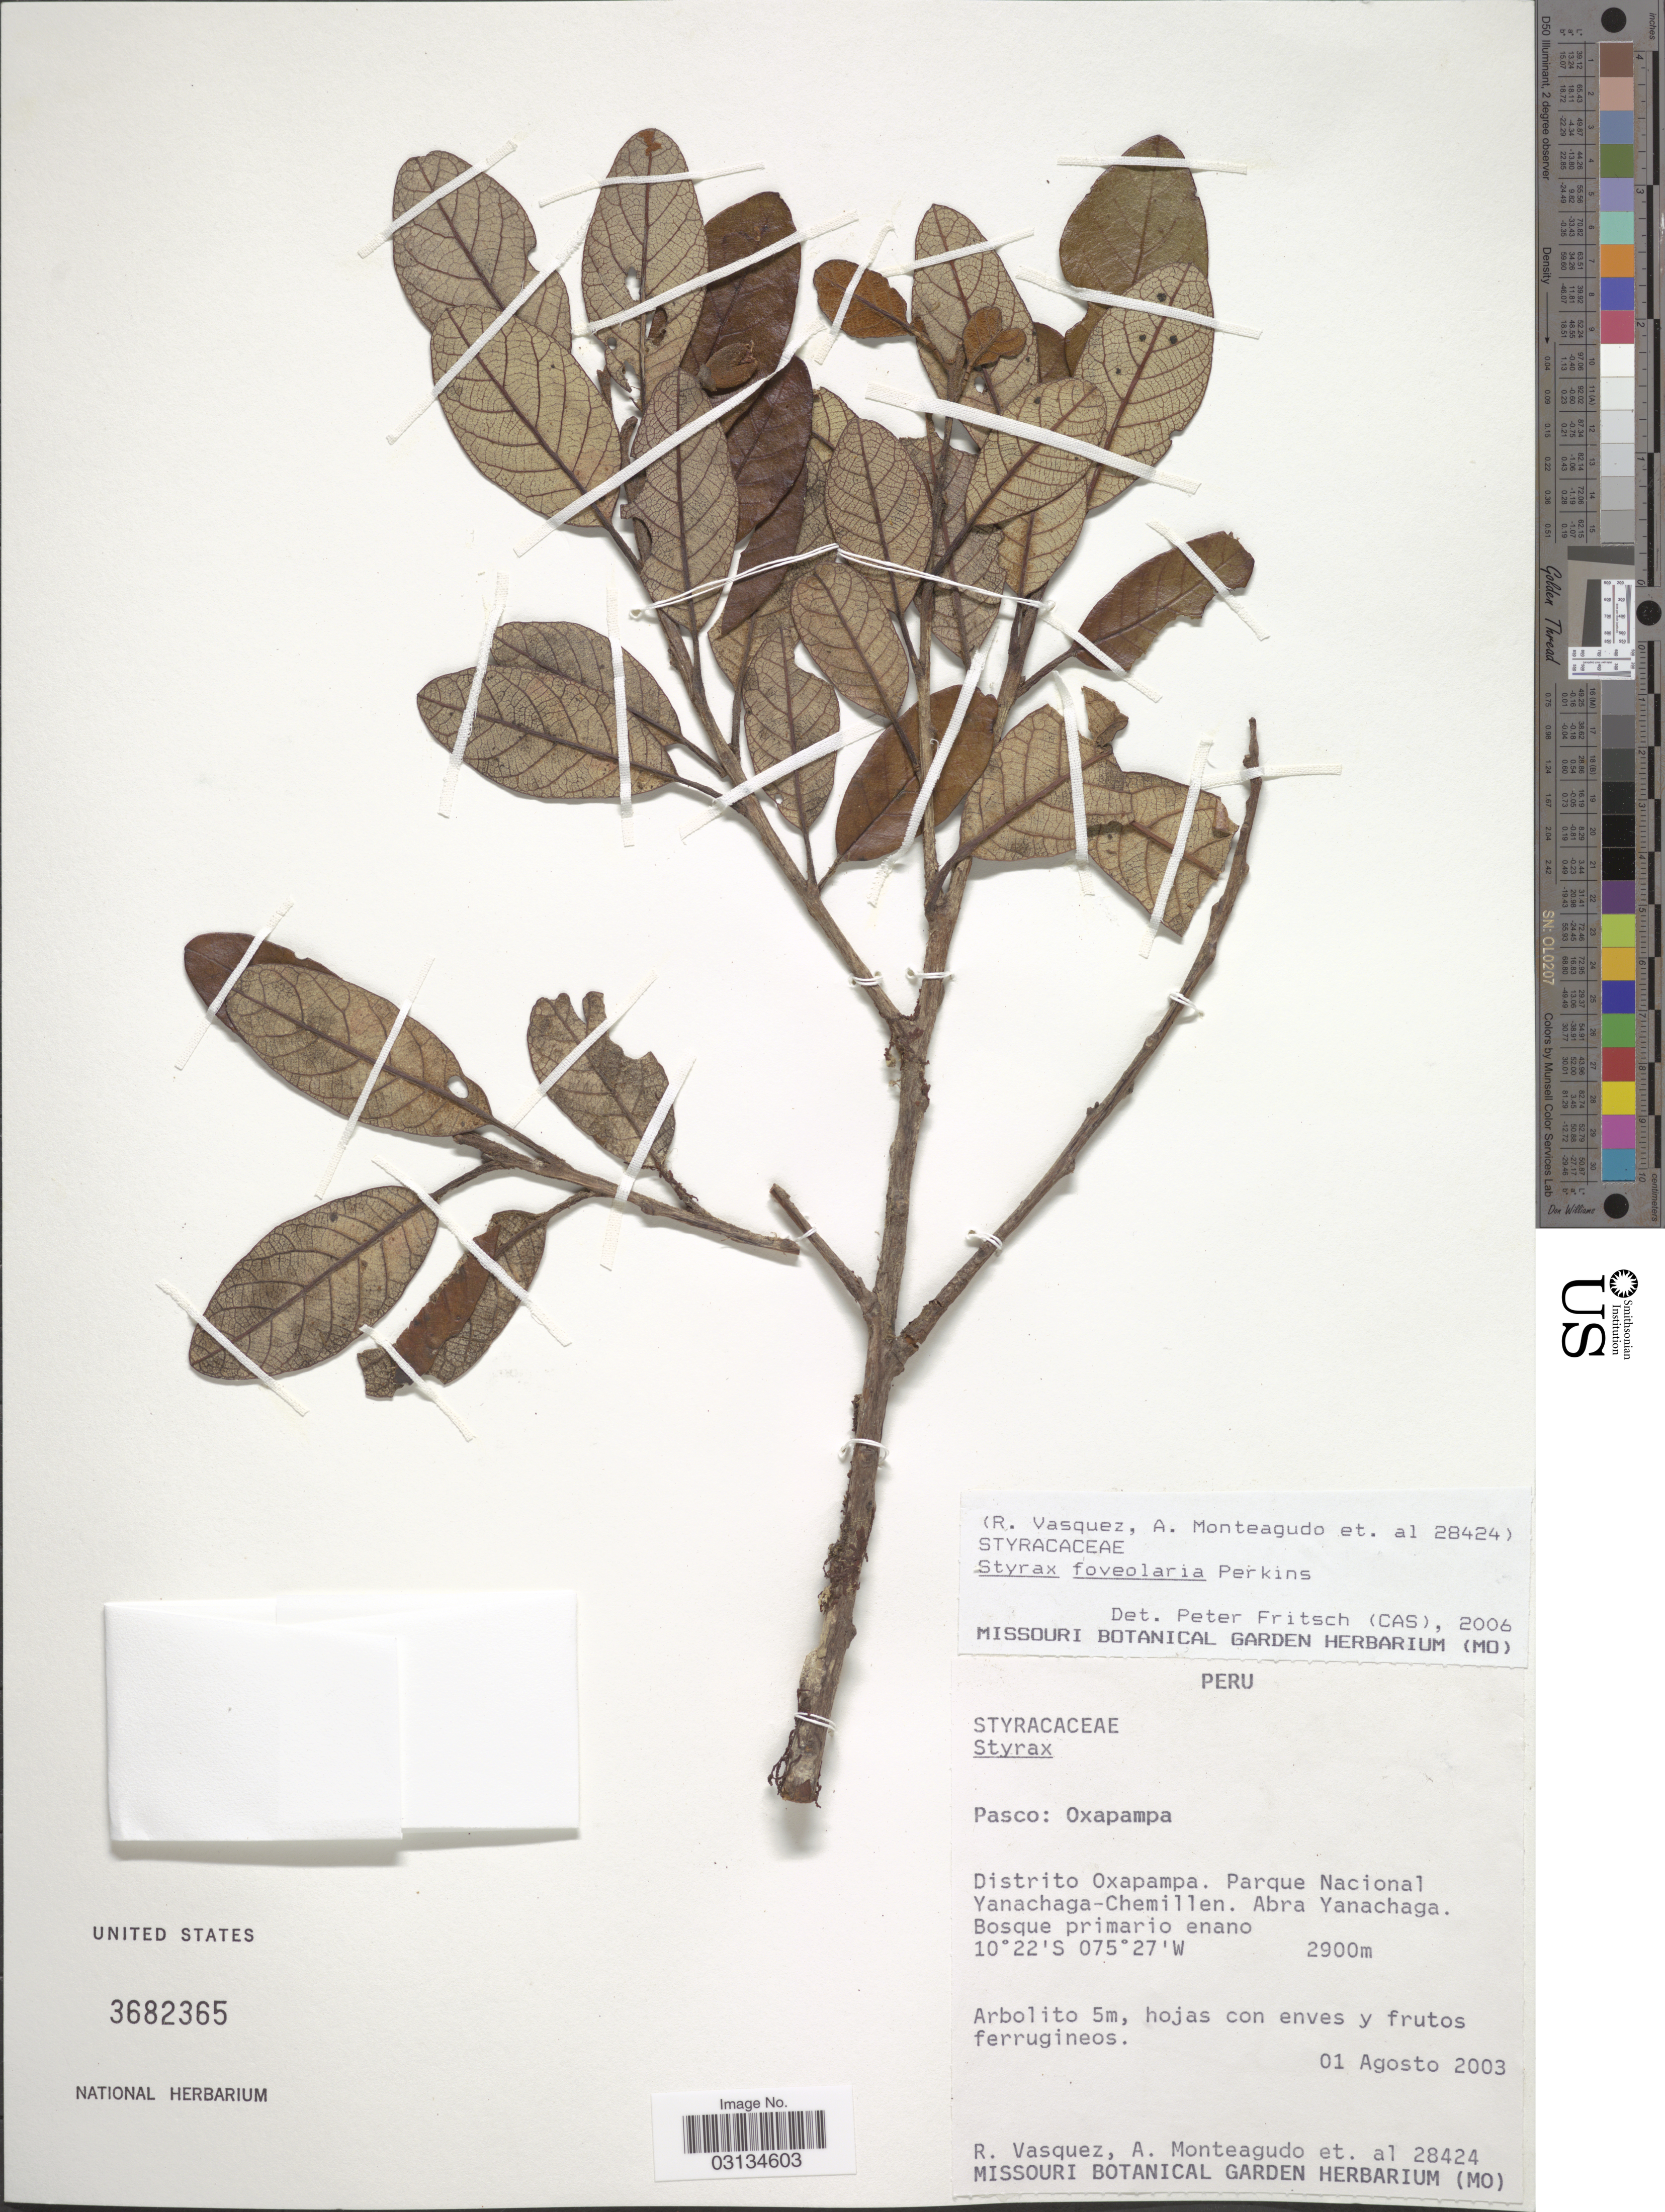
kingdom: Plantae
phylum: Tracheophyta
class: Magnoliopsida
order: Ericales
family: Styracaceae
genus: Styrax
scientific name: Styrax foveolaria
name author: Perkins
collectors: R. Vasquez, A. Monteagudo & et al.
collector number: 28424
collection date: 2003-08-01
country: Peru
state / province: Pasco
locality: Oxapampa. Distrito Oxapampa. Parque Nacional Yanachaga-Chemillen. Abra Yanachaga.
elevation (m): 2900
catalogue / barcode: US 3682365